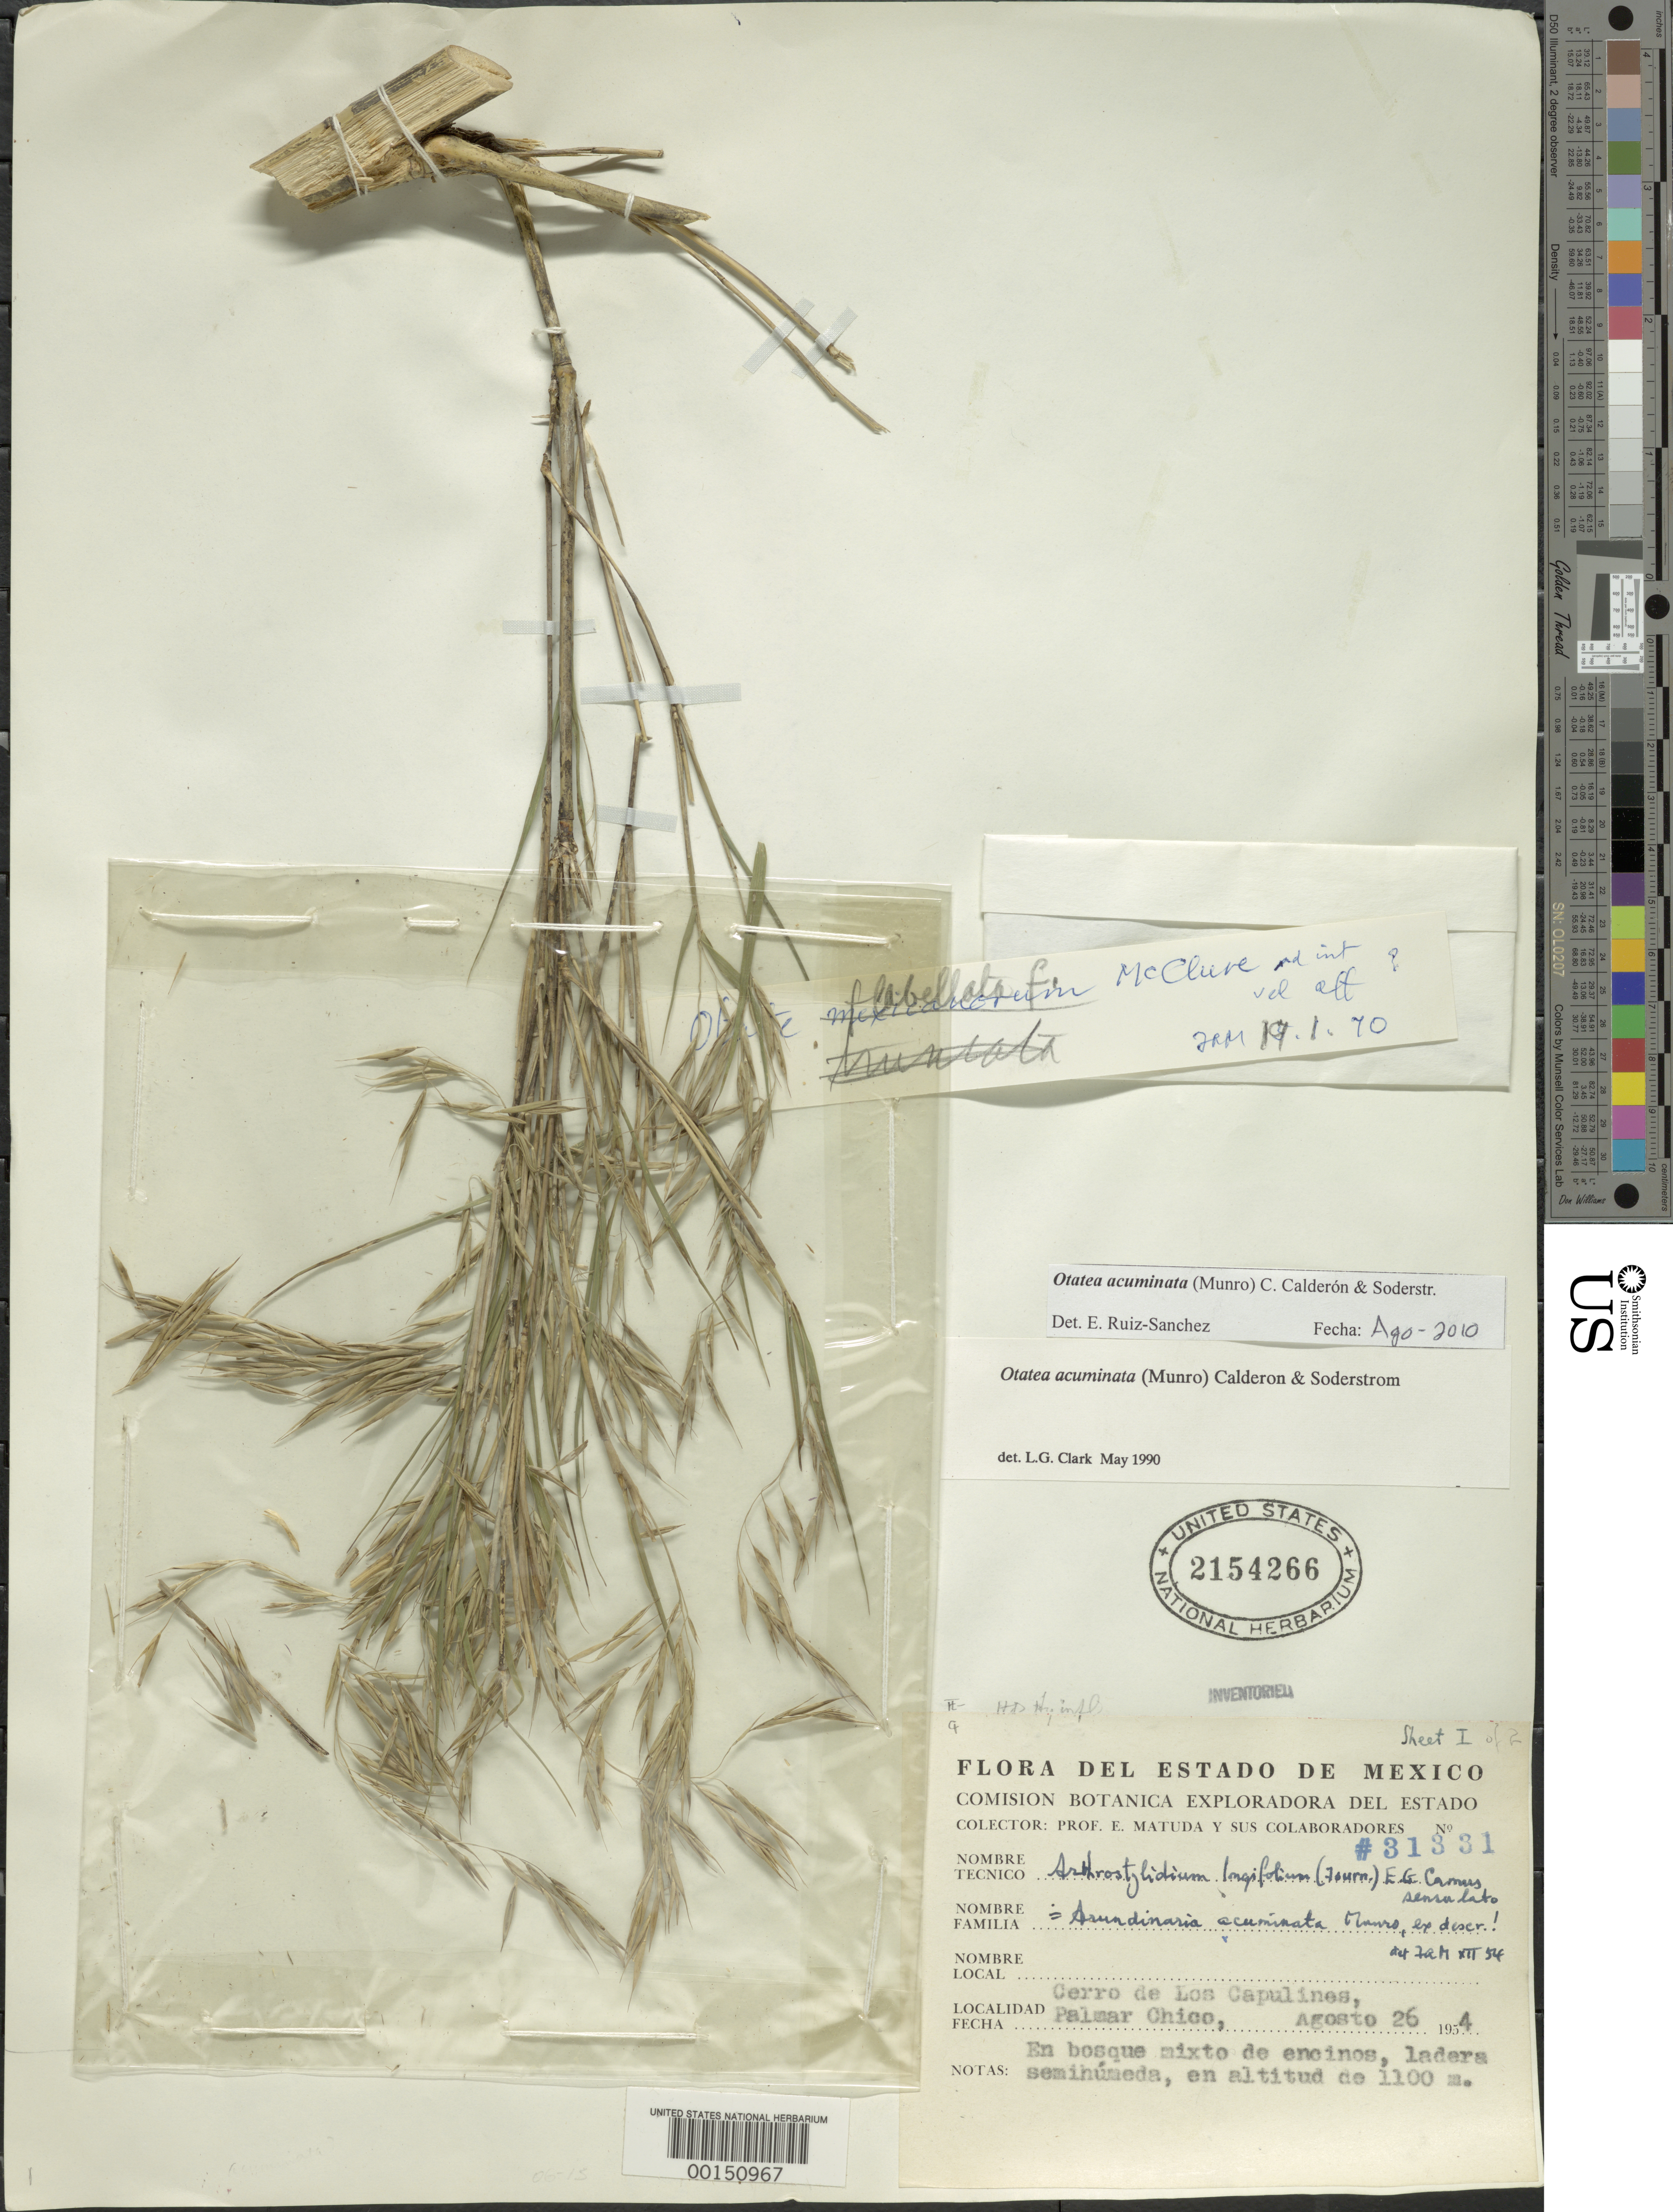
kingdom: Plantae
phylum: Tracheophyta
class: Liliopsida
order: Poales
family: Poaceae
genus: Otatea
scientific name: Otatea acuminata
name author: (Munro) C. E. Calderón & Soderstr.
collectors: E. Matuda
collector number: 31331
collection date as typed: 26 Aug 1954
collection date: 1954-08-26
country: Mexico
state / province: México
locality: Palmar Chico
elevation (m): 1100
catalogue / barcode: US 2154266